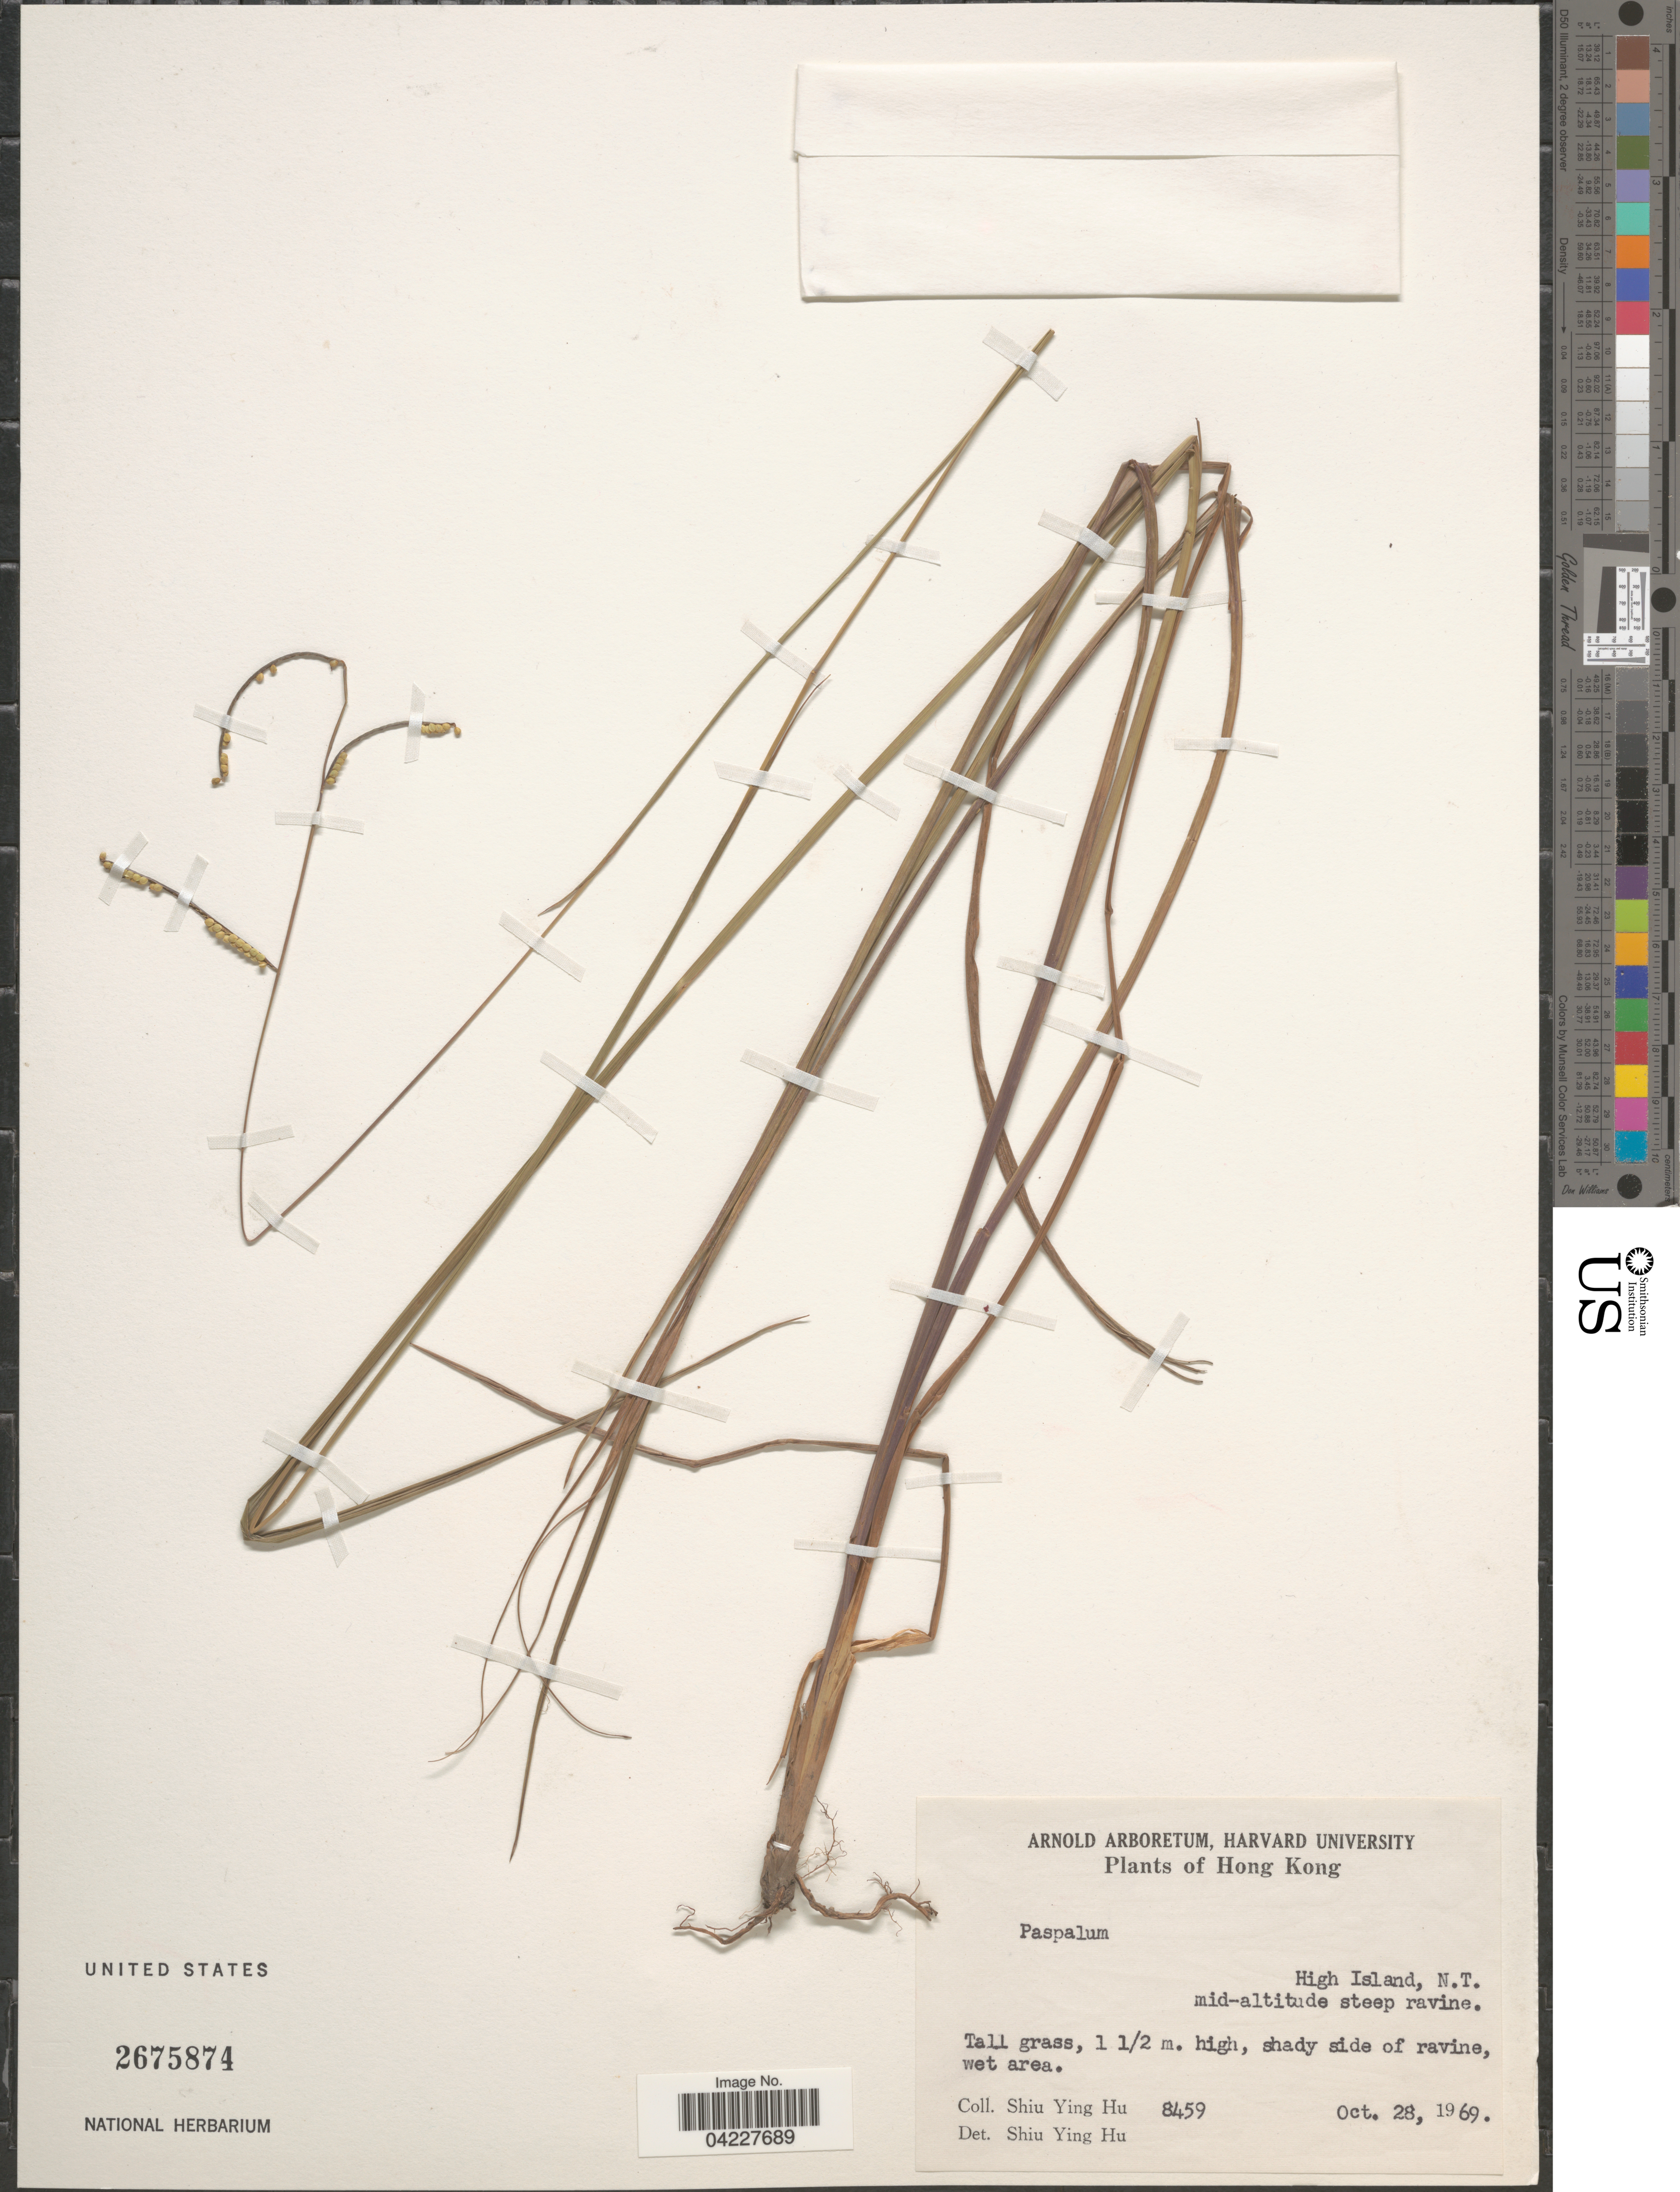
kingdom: Plantae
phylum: Tracheophyta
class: Liliopsida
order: Poales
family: Poaceae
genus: Paspalum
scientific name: Paspalum sp.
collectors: S. Y. Hu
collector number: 8459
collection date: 1969-10-28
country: China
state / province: Hong Kong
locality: High Island, N.T. mid-altitude steep ravine.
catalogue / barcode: US 2675874